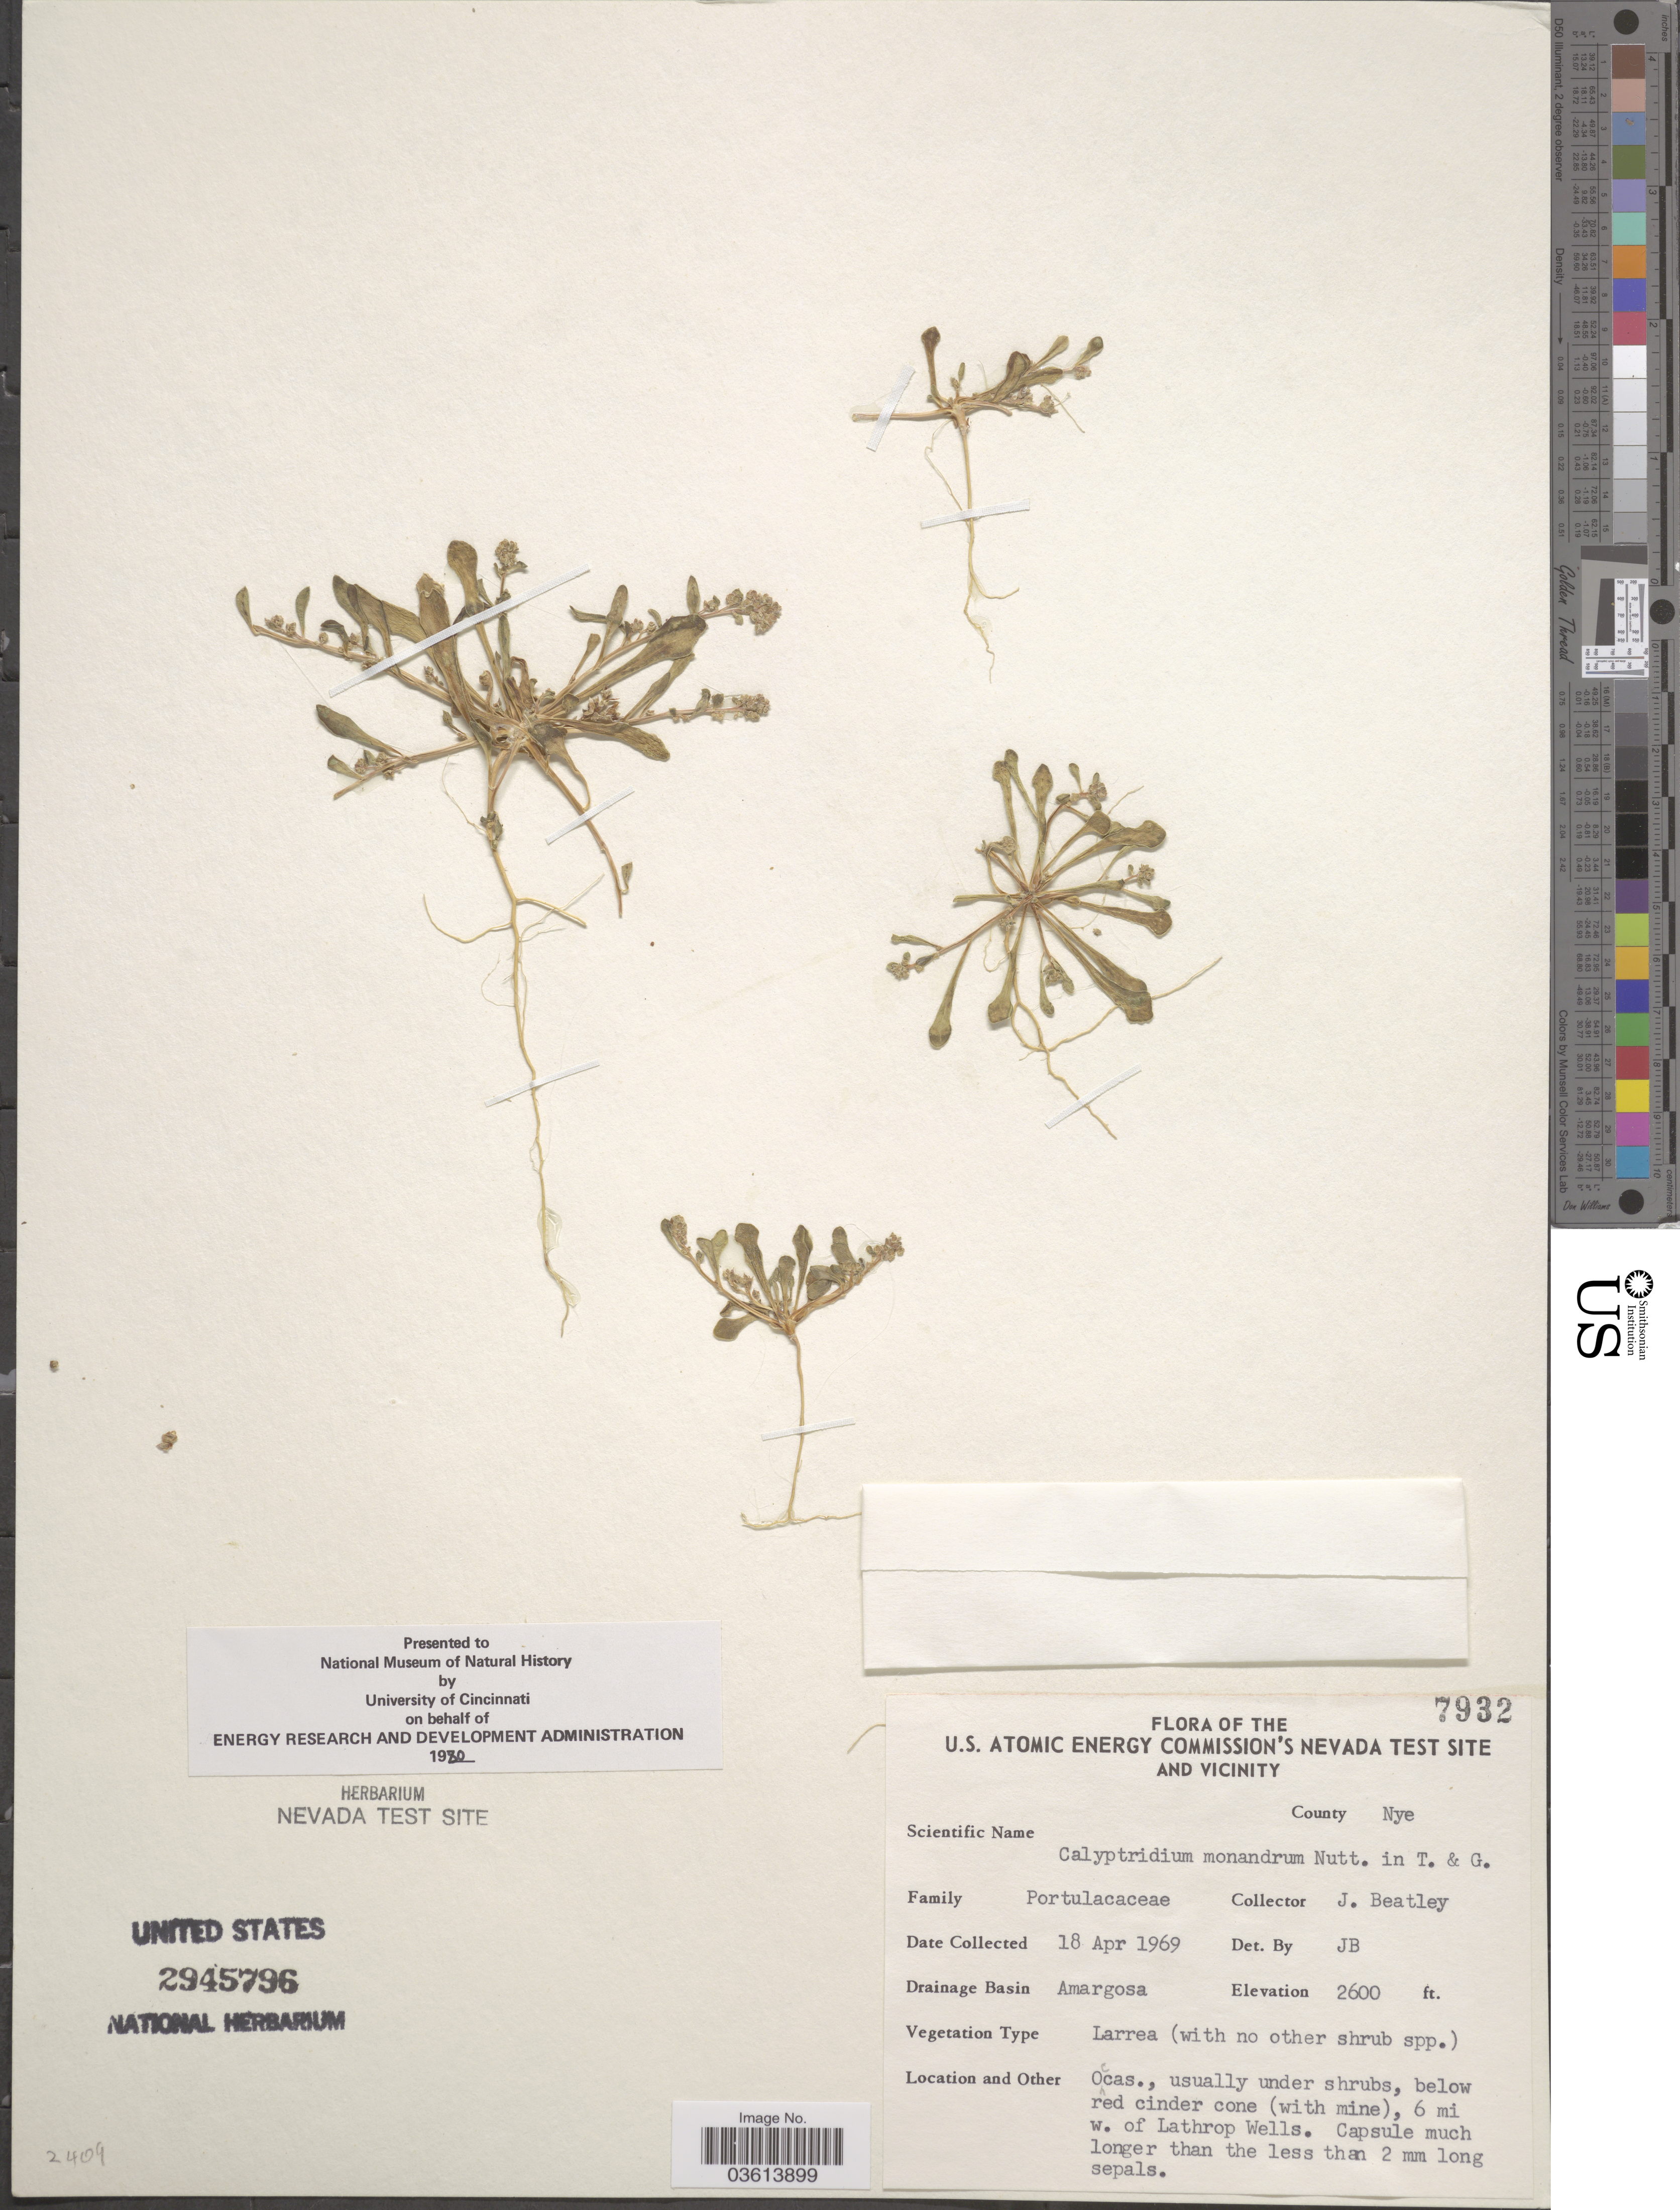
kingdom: Plantae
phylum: Tracheophyta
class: Magnoliopsida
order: Caryophyllales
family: Montiaceae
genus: Calyptridium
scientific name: Calyptridium monandrum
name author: (Nutt.) Nutt.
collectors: J. C. Beatley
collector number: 7932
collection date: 1969-04-18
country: United States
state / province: Nevada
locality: U.S. Atomic Energy Commission's Nevada Test Site and vicinity. County Nye. Drainage Amargosa. 6 mi w. of Lathrop Wells.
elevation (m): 792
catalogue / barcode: US 2945796